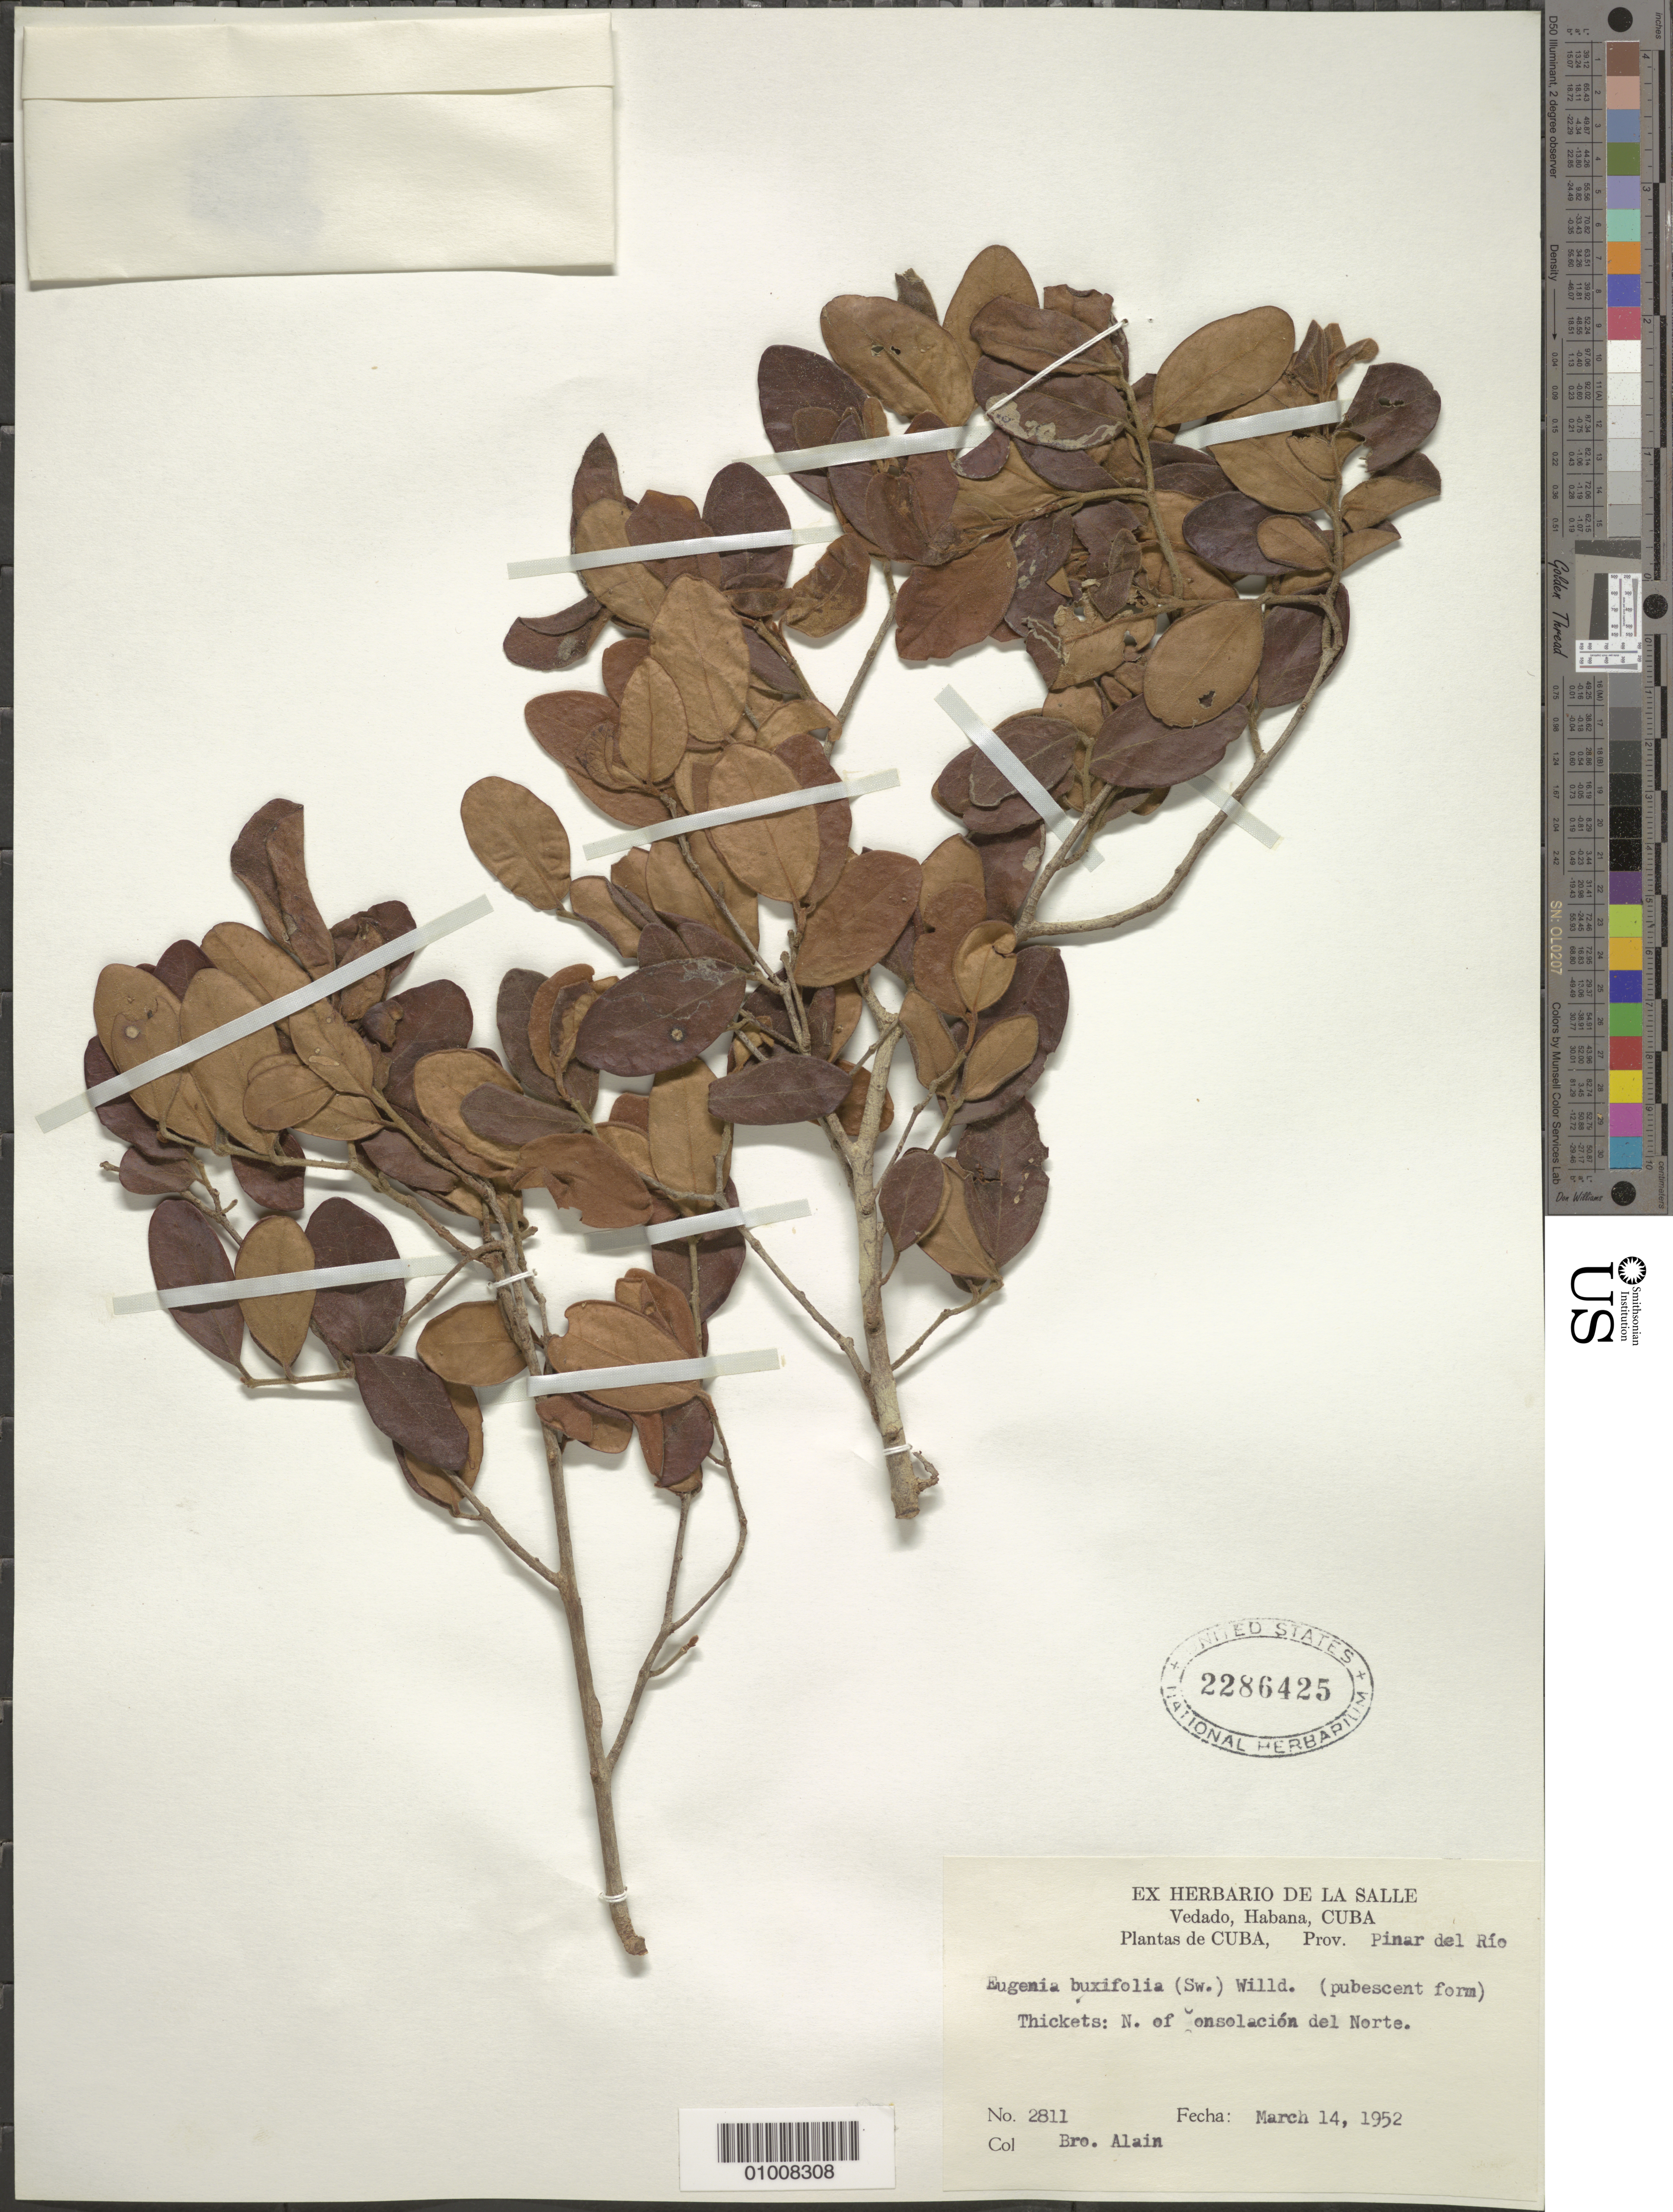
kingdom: Plantae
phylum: Tracheophyta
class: Magnoliopsida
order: Myrtales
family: Myrtaceae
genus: Eugenia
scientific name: Eugenia foetida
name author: Pers.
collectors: A. H. Liogier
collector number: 2811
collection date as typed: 14 Mar 1952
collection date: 1952-03-14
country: Cuba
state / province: Pinar del Rio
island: Cuba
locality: North of Consolación del Norte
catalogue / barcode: US 2286425